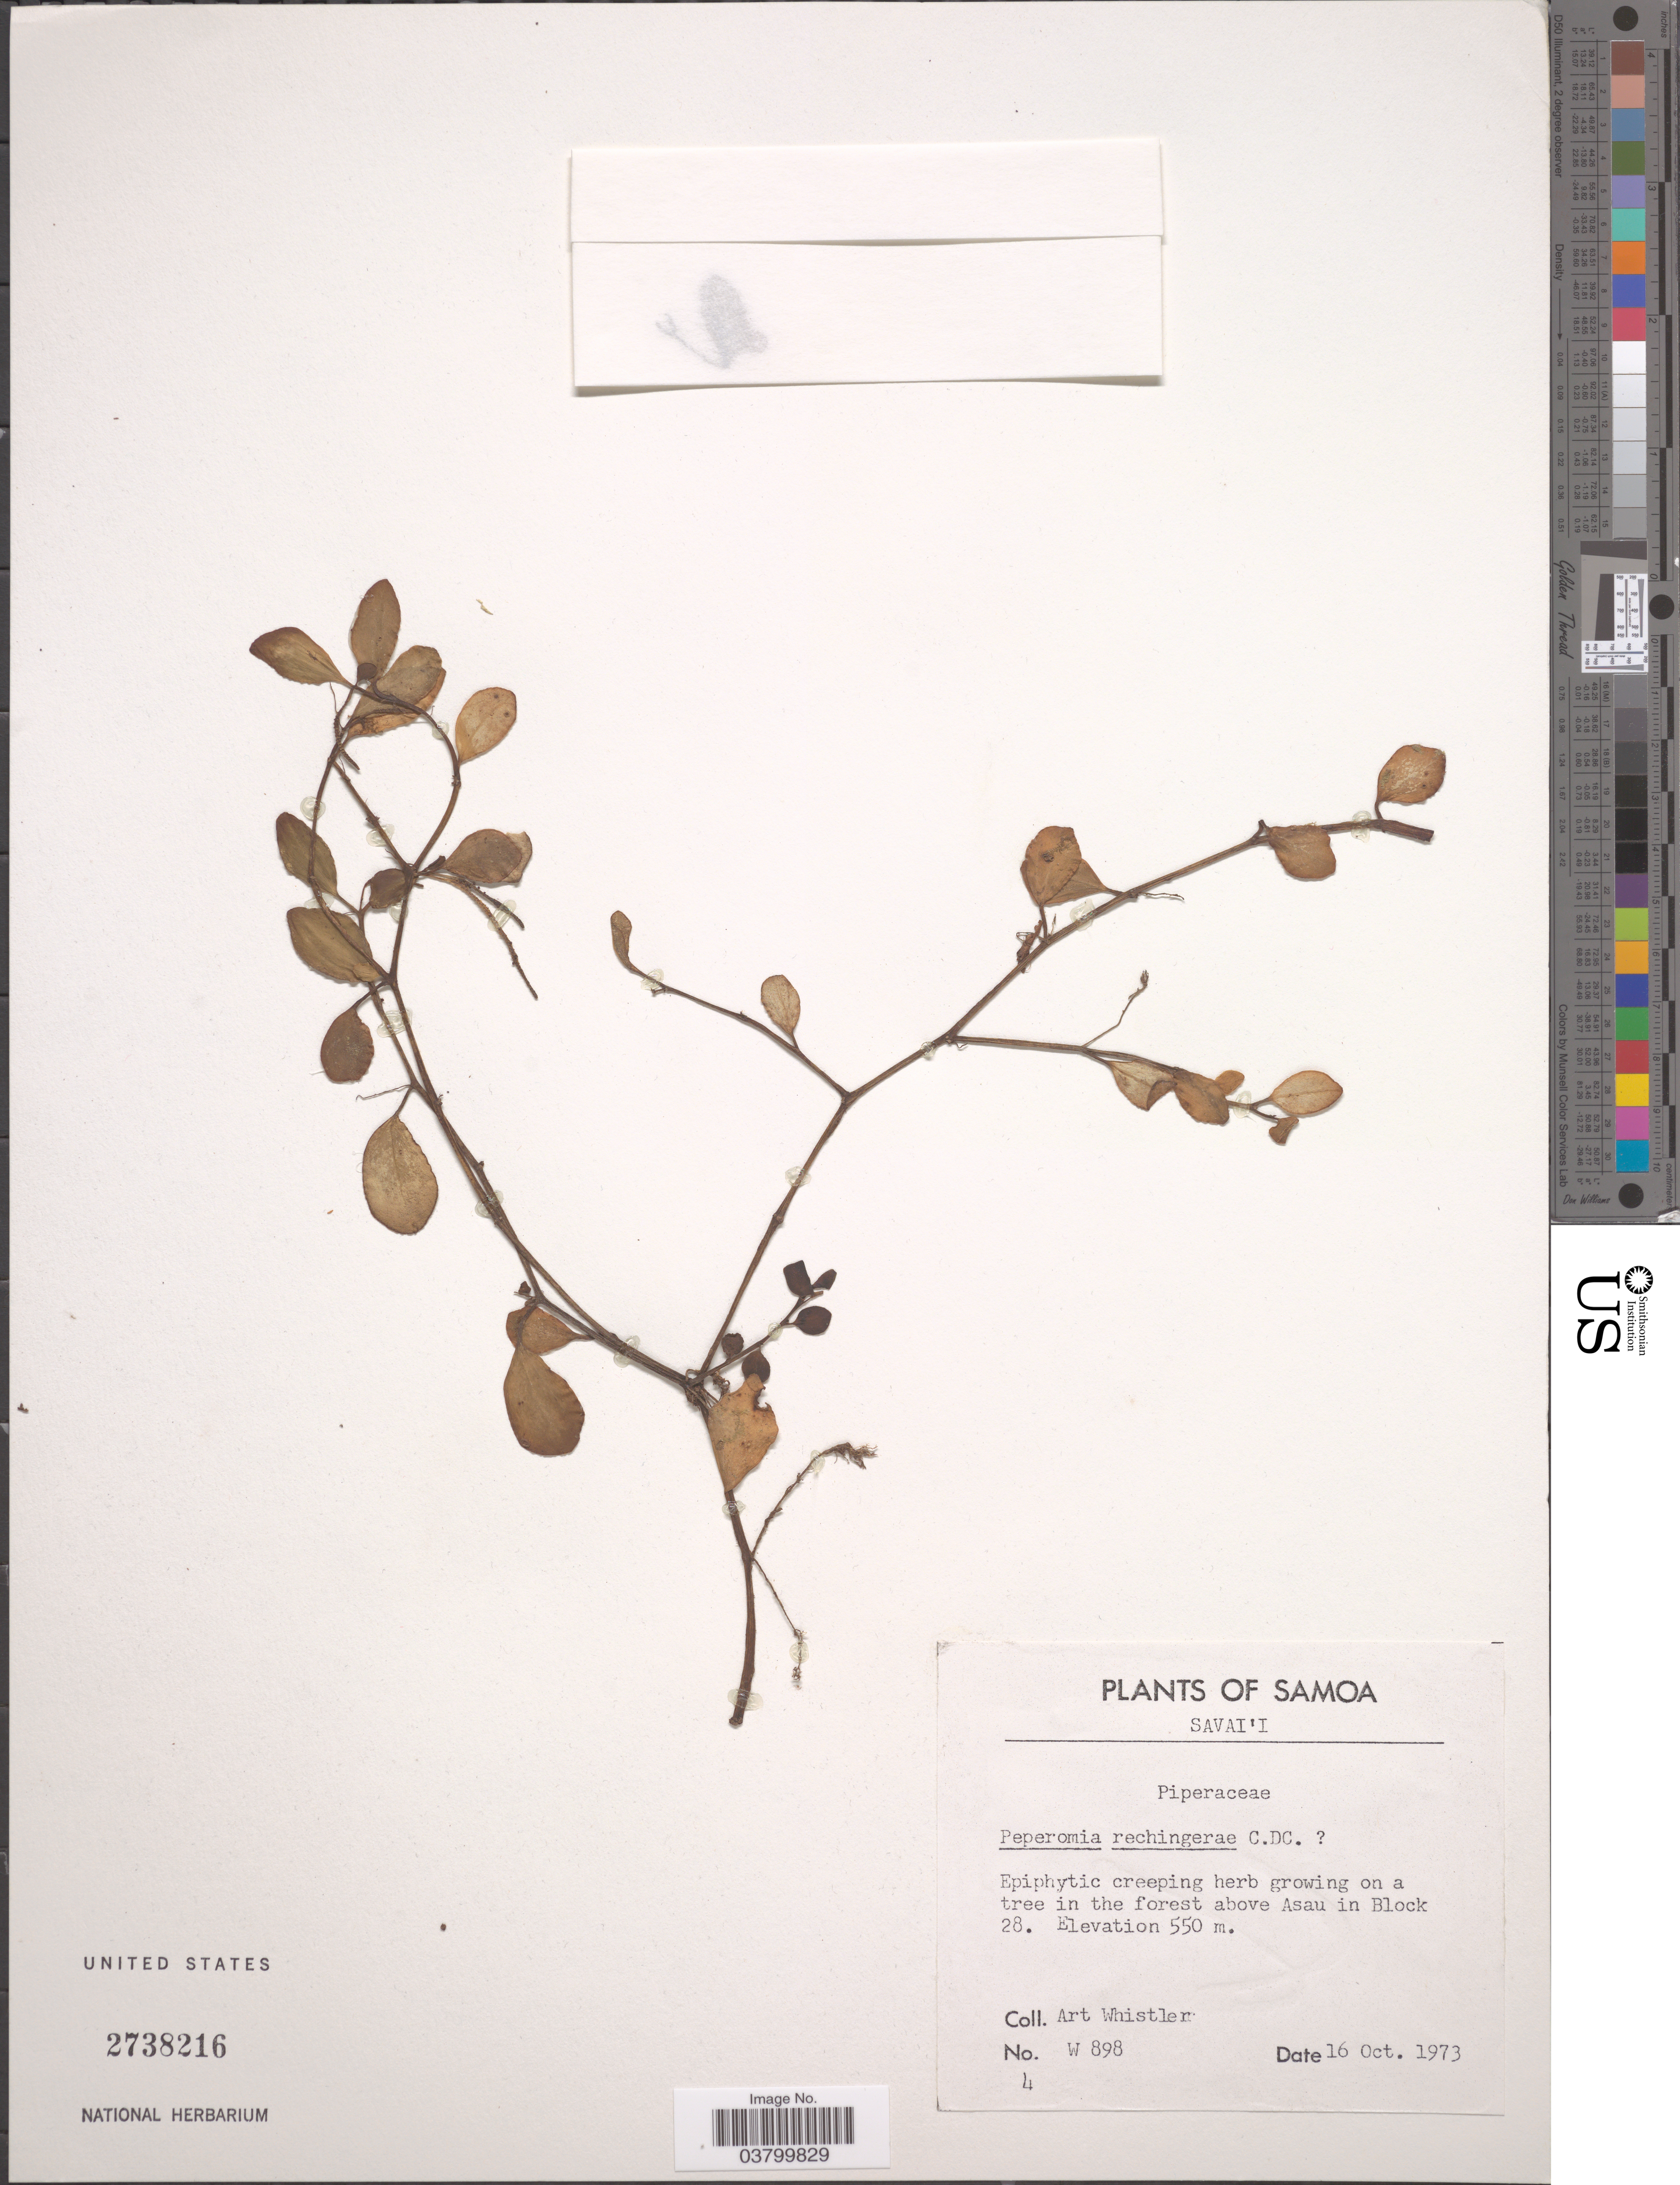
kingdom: Plantae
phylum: Tracheophyta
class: Magnoliopsida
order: Piperales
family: Piperaceae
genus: Peperomia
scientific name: Peperomia rechingerae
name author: Yunck.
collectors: A. Whistler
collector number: W898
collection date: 1973-10-16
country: Samoa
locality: Samoa. Savai'i. On a tree in the forest above Asau in Block 28.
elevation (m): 550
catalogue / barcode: US 2738216